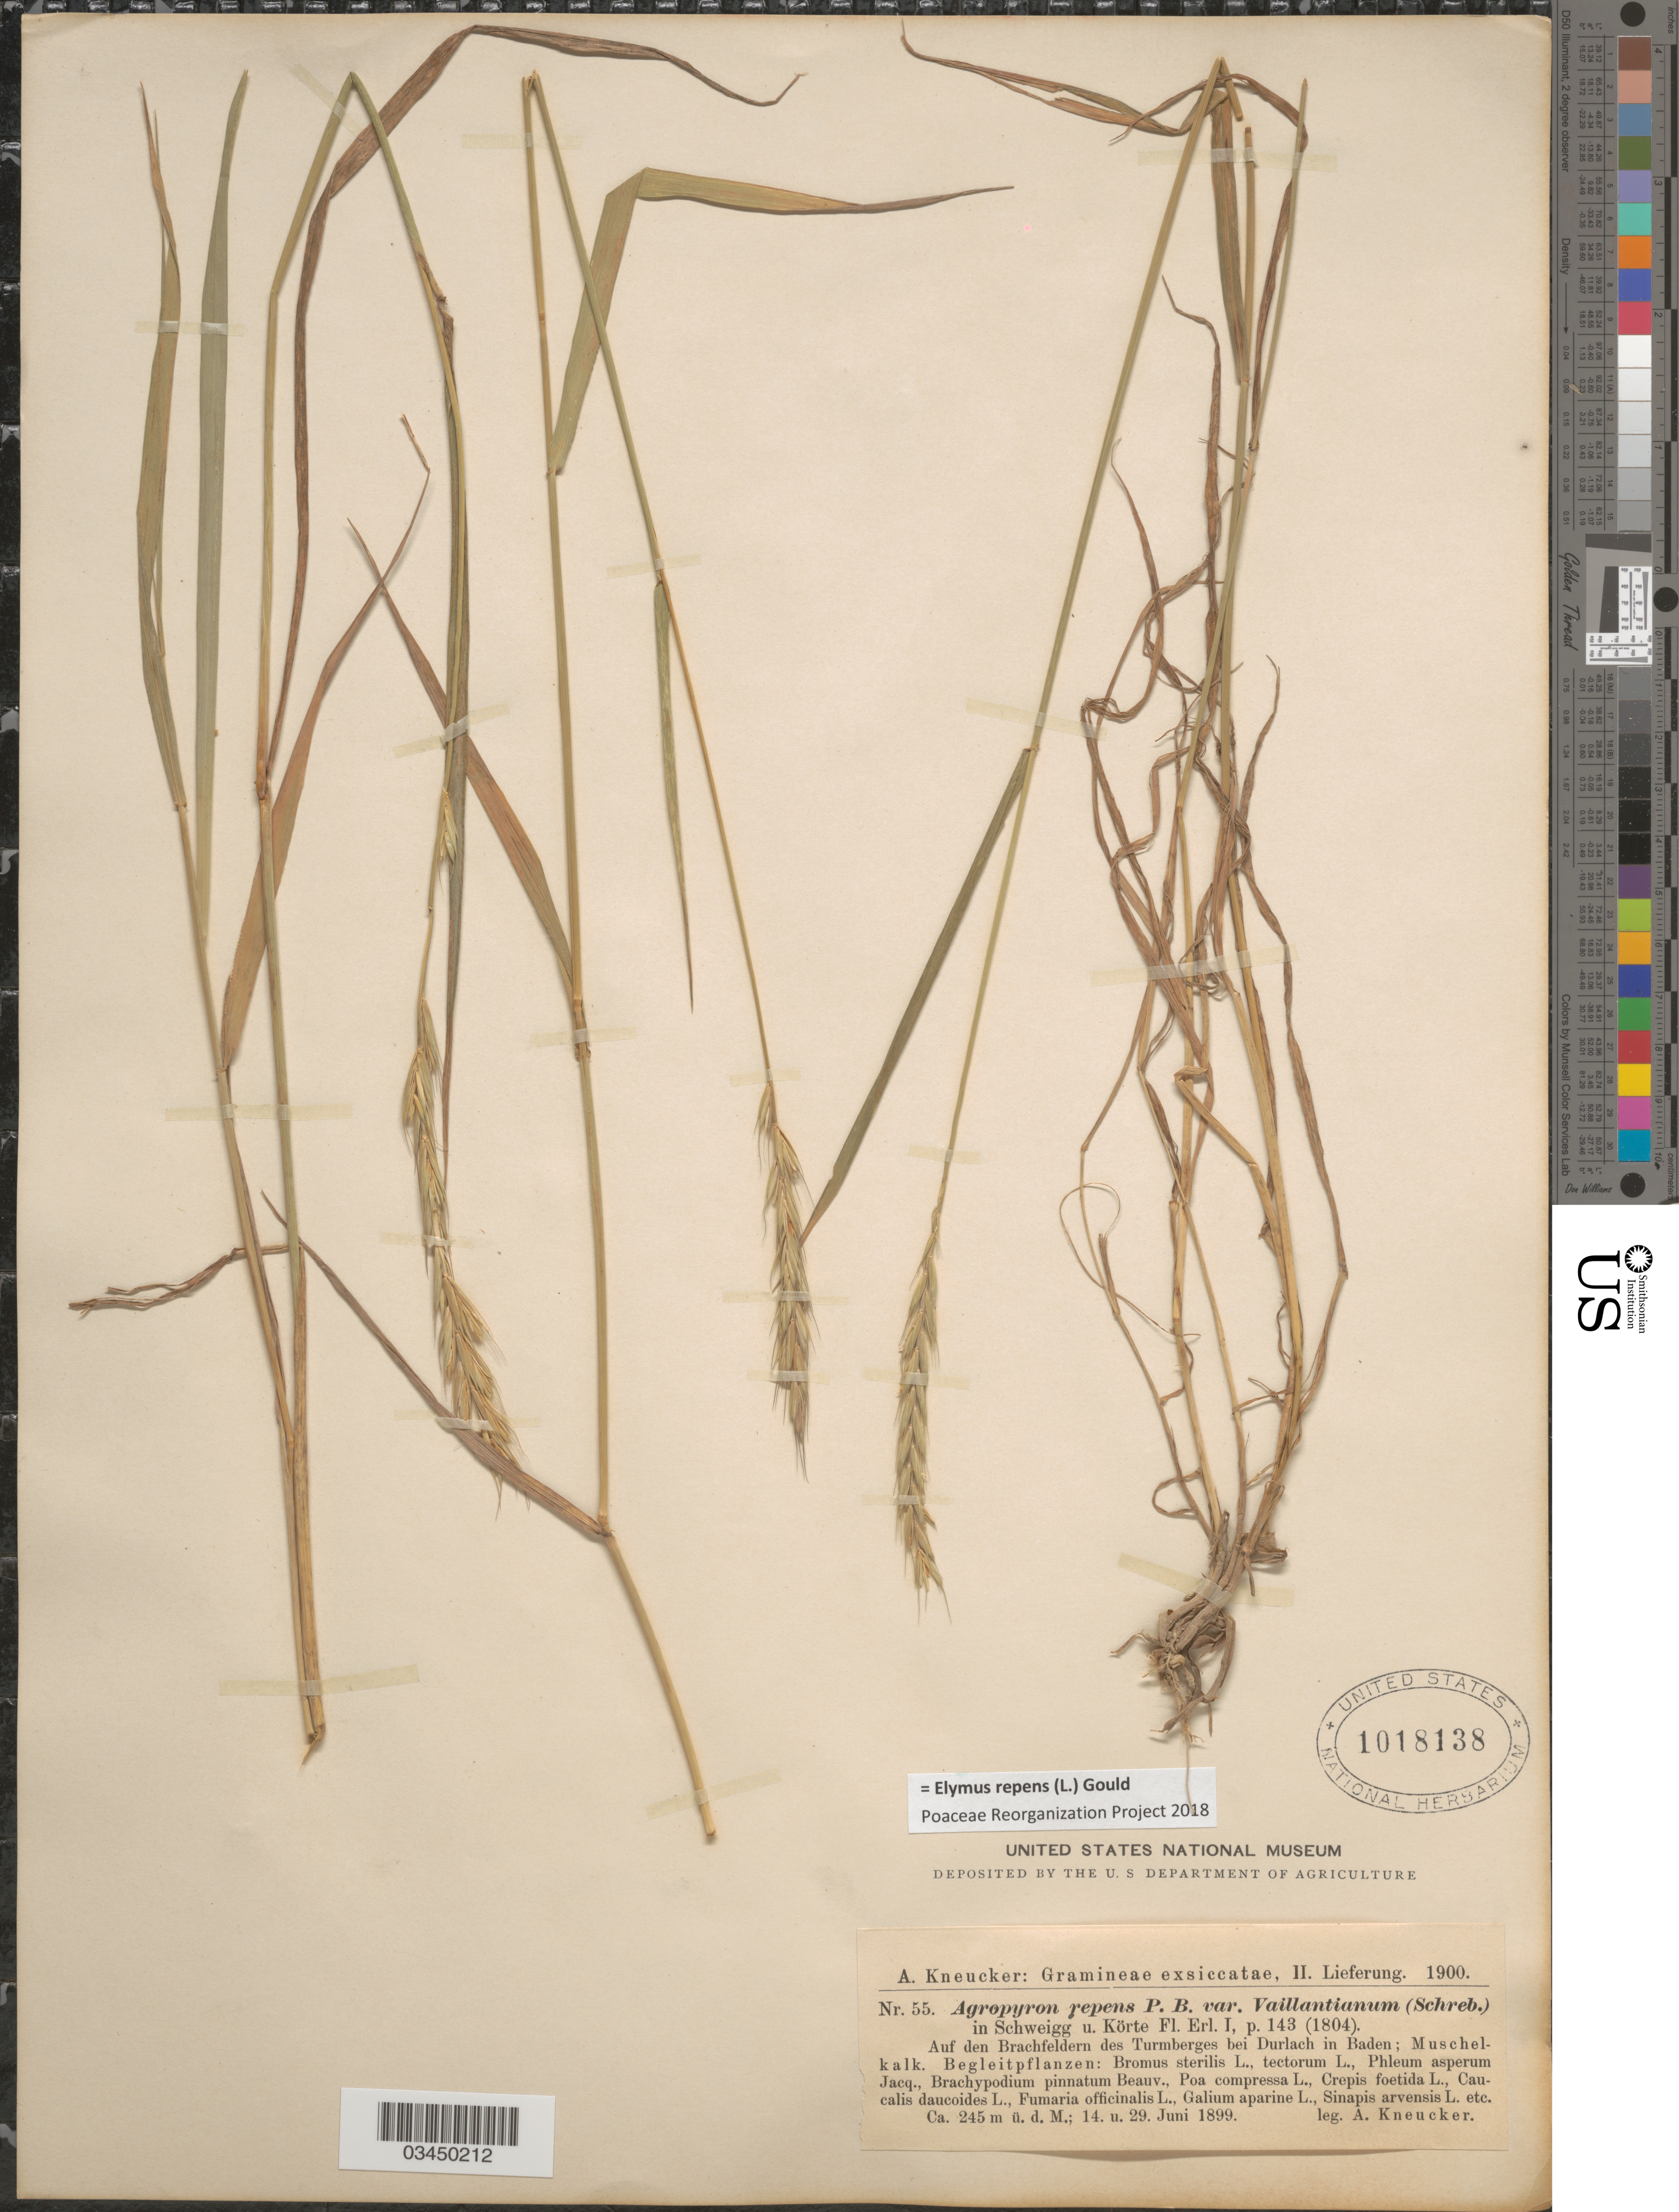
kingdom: Plantae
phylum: Tracheophyta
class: Liliopsida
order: Poales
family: Poaceae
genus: Elymus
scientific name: Elymus repens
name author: (L.) Gould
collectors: A. Kneucker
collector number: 55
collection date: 1899-06-14/1899-06-29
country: Germany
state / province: Baden-Württemberg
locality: Auf den Brachfeldern des Turmberges bei Durlach in Baden; Muschelkalk.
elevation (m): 245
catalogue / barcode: US 1018138